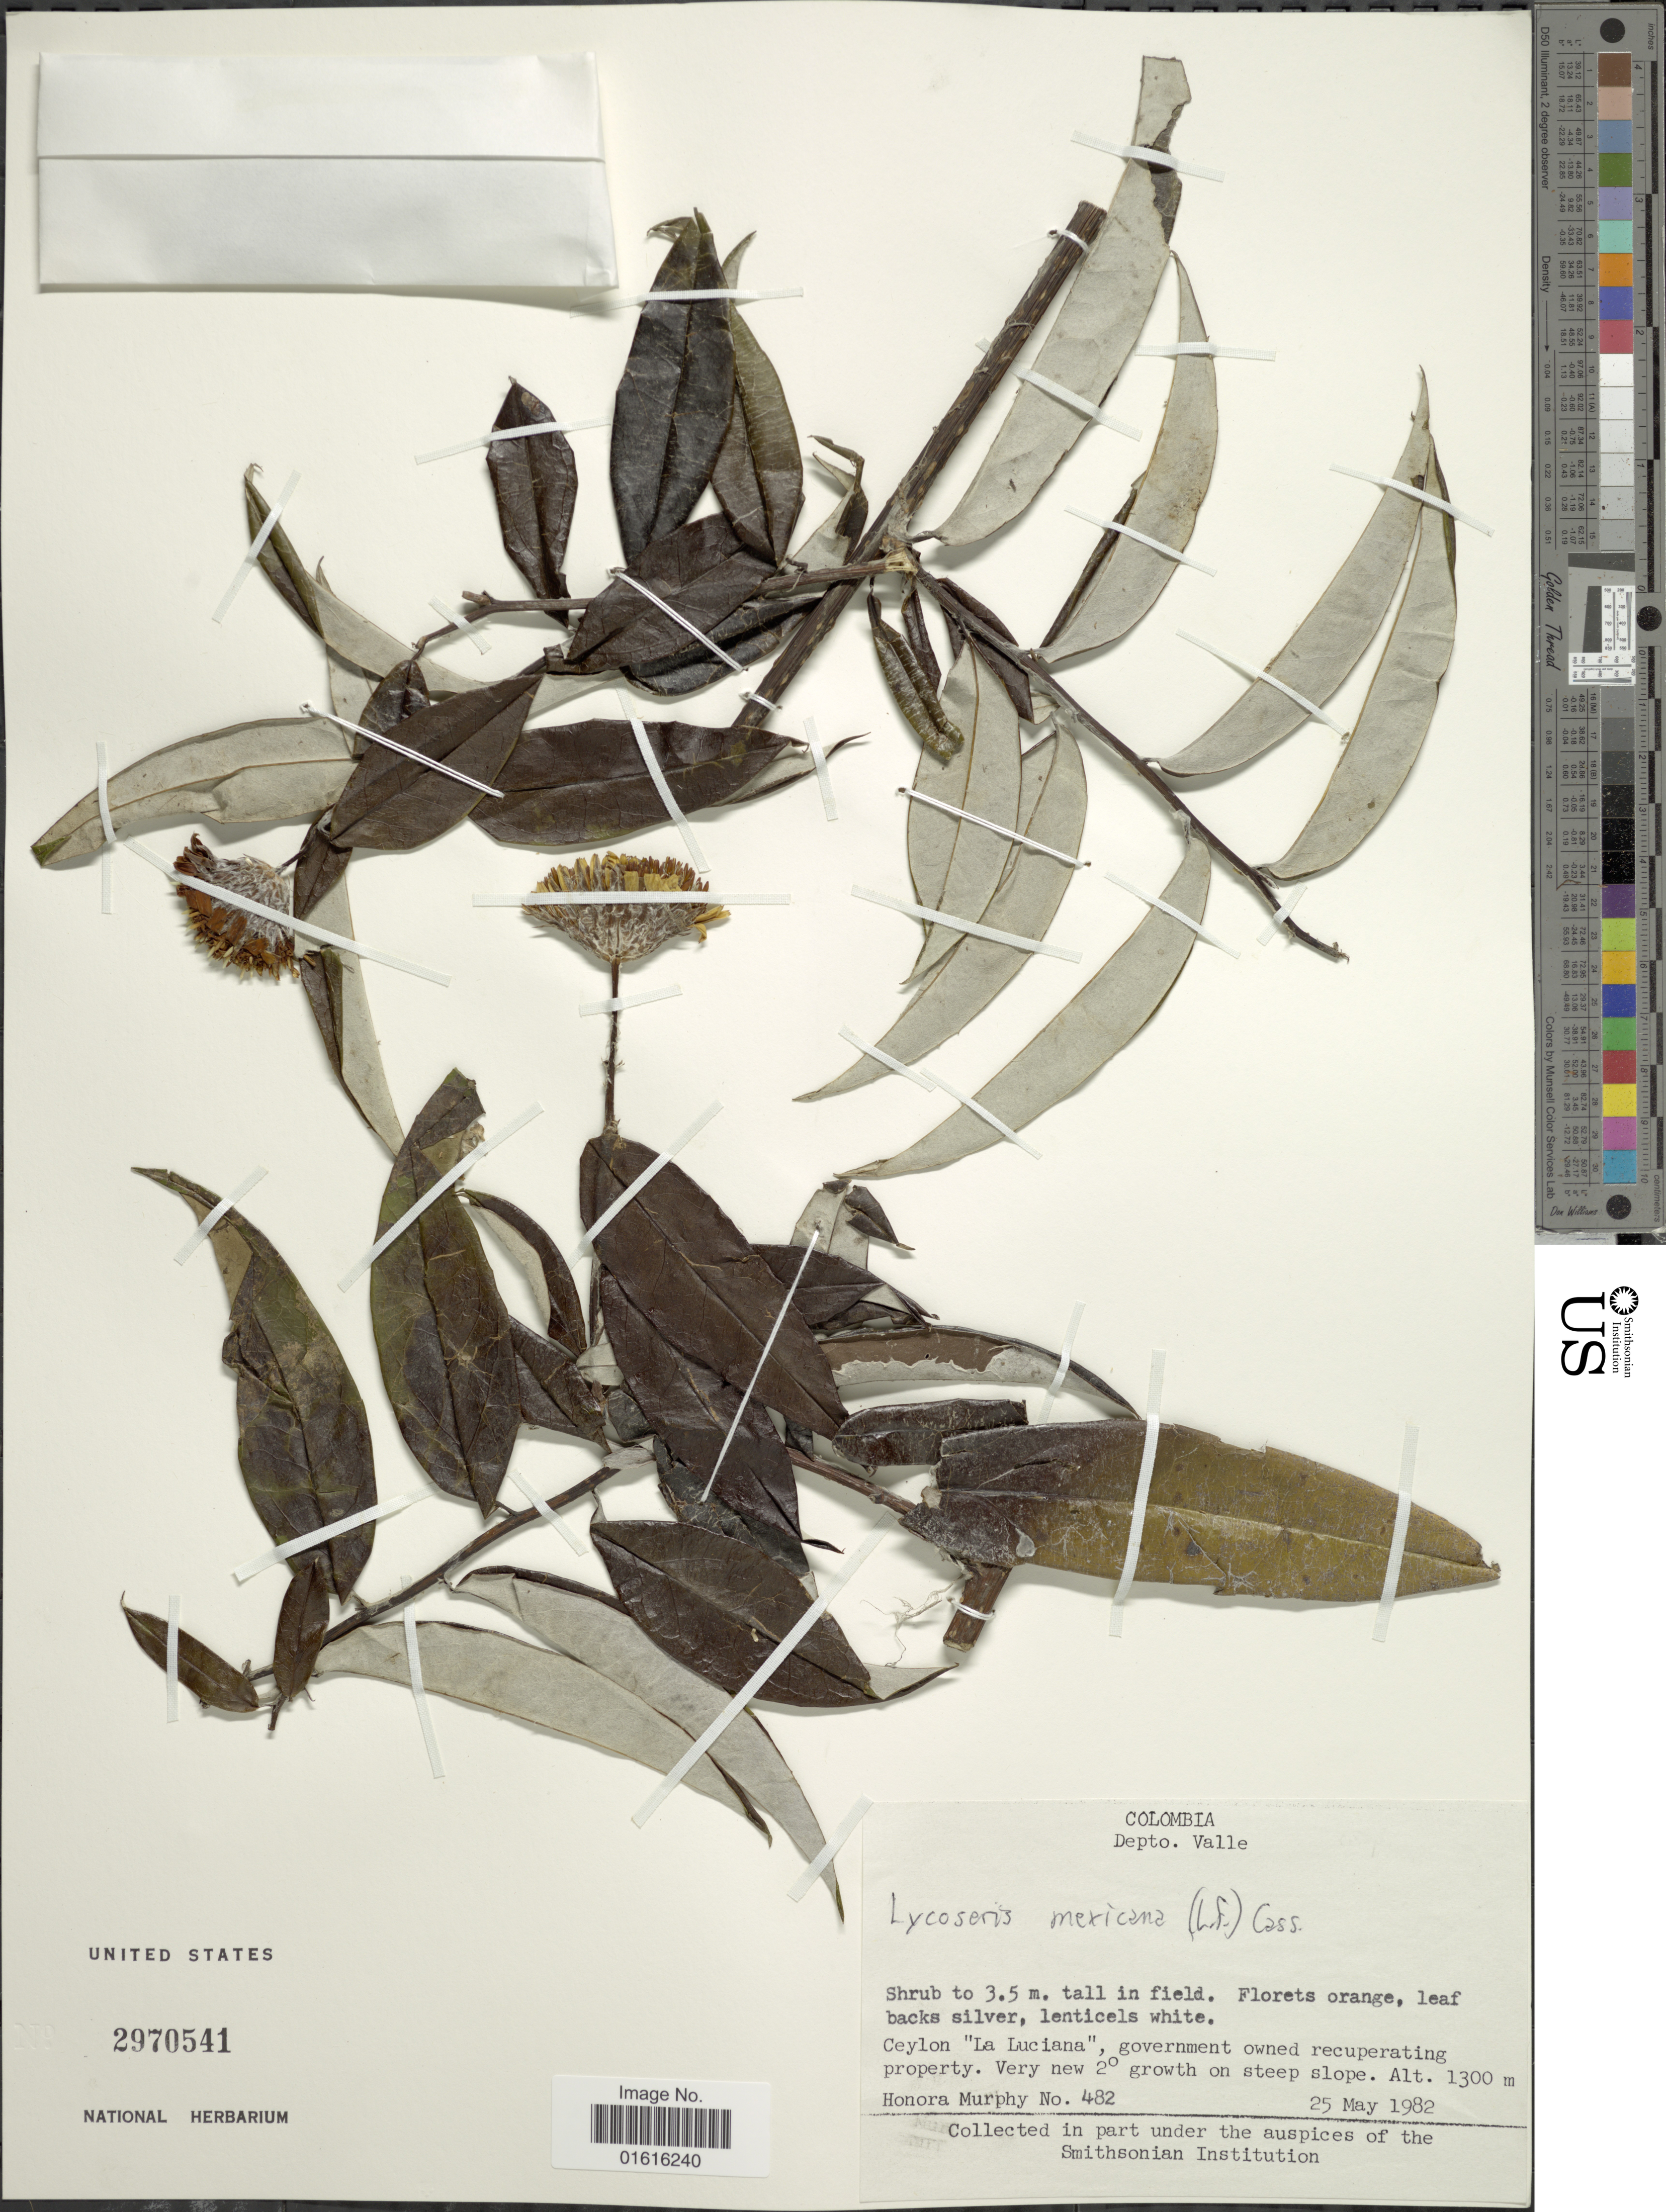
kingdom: Plantae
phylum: Tracheophyta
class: Magnoliopsida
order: Asterales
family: Asteraceae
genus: Lycoseris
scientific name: Lycoseris mexicana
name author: (L. f.) Cass.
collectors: H. Murphy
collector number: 482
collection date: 1982-05-25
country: Colombia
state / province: Valle del Cauca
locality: Depto. Valle. Ceylon "La Luciana", government owned recuperating property. Very new 2° growth on steep slope.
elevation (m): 1300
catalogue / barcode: US 2970541